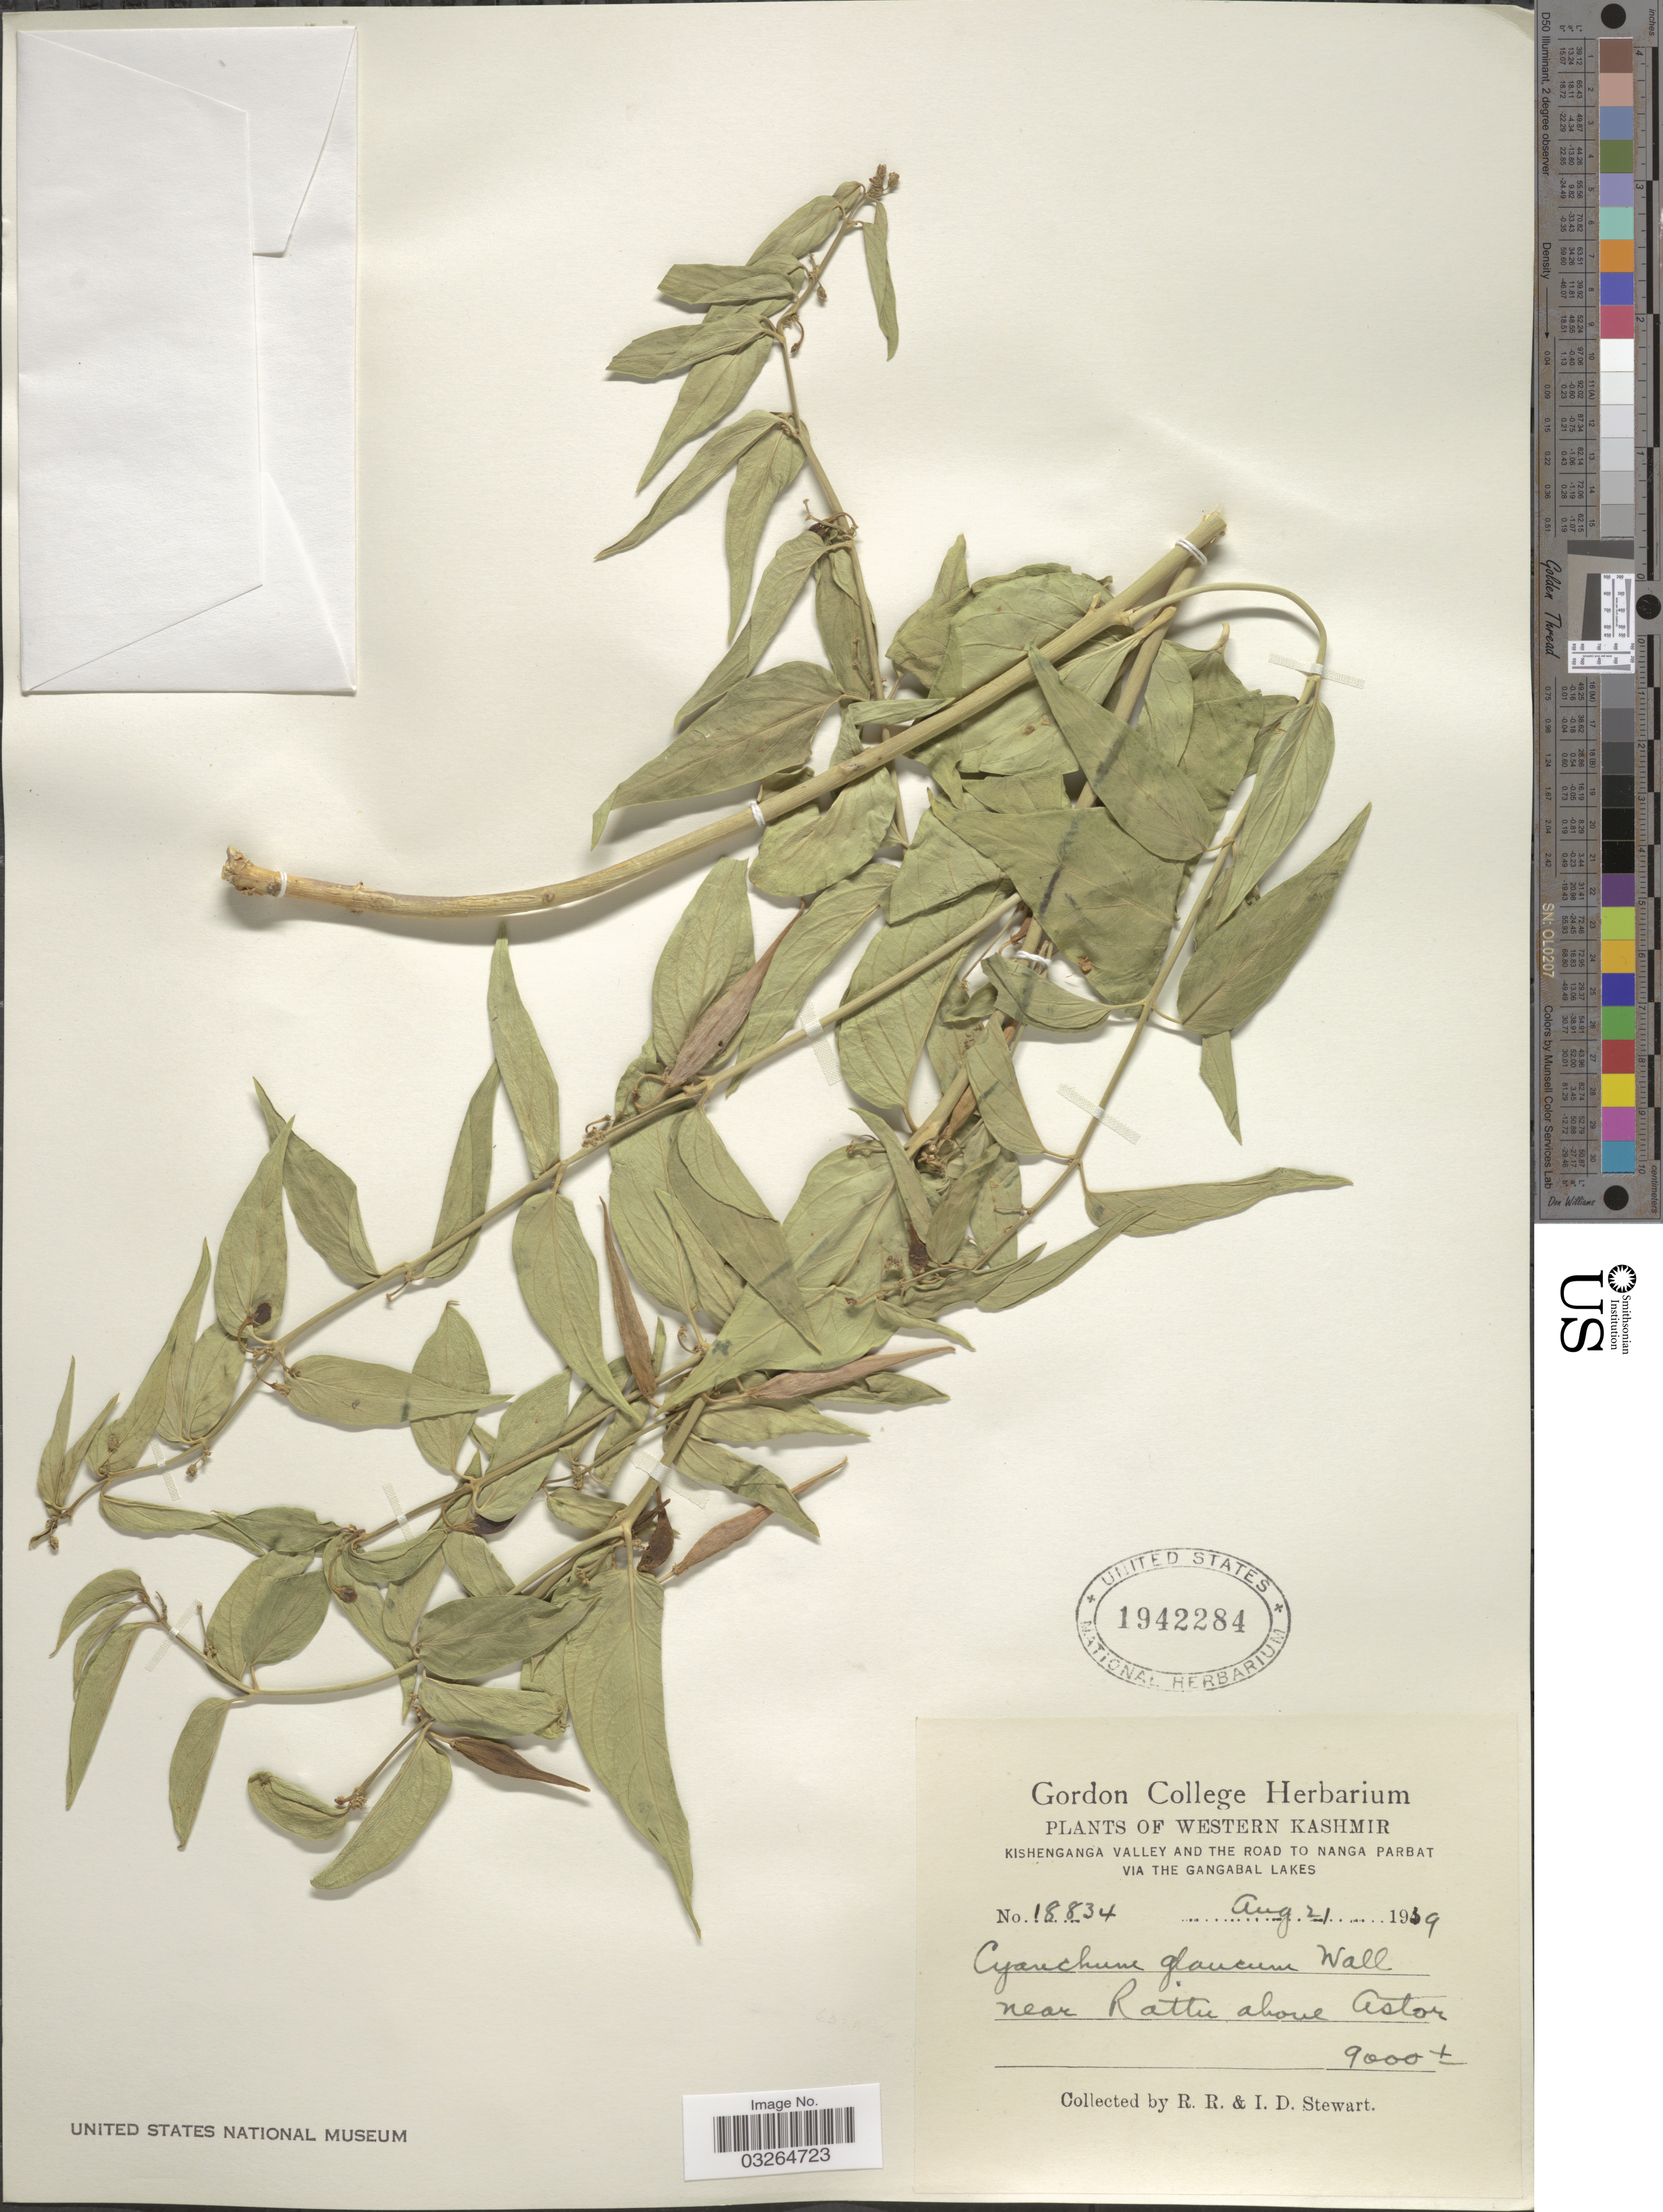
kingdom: Plantae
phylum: Tracheophyta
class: Magnoliopsida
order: Gentianales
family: Apocynaceae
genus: Cynanchum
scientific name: Cynanchum canescens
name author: (Willd.) K. Schum.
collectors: R. Stewart & I. Stewart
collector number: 18834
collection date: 1939-08-21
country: India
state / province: Jammu and Kashmir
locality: Western Kashmir. Kishenganga valley and the road to Nanga Parbat via the Gangabal Lakes. Near Rattu above Astor.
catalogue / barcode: US 1942284